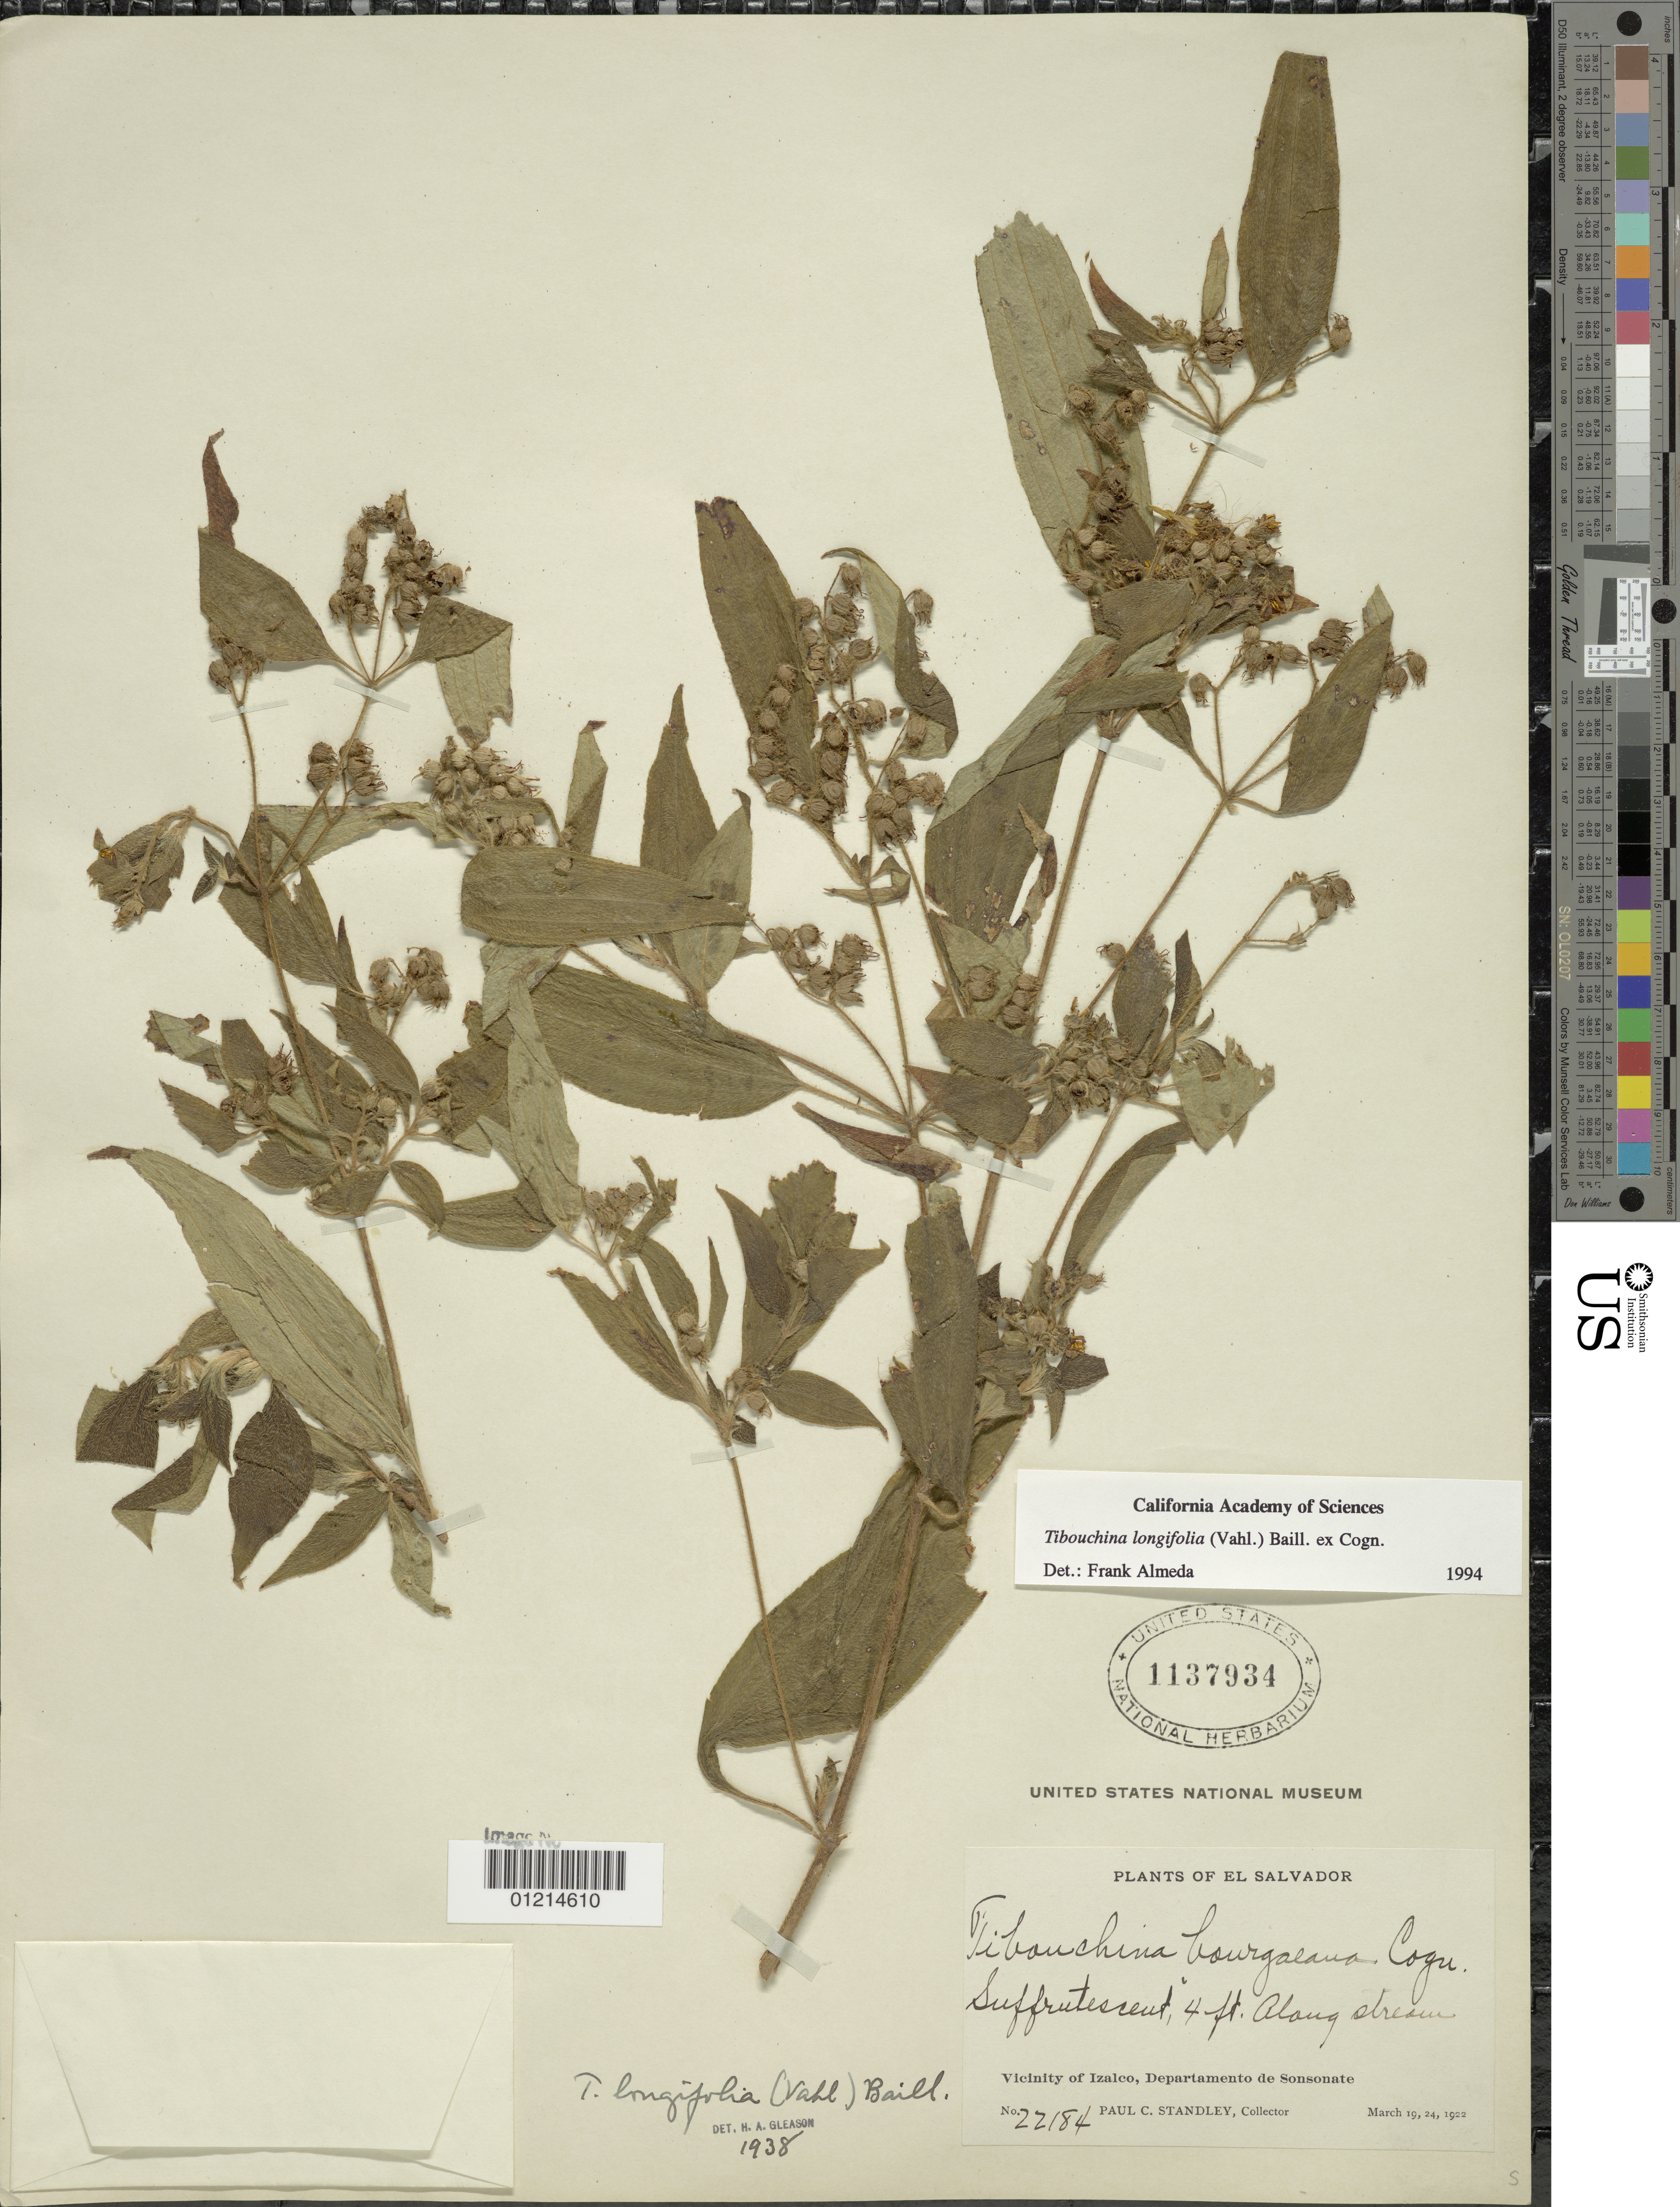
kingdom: Plantae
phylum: Tracheophyta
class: Magnoliopsida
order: Myrtales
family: Melastomataceae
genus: Chaetogastra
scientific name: Chaetogastra longifolia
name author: (Vahl) DC.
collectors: P. C. Standley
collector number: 22184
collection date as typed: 19 Mar 1922 and 24 Mar 1922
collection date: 1922-03-19,1922-03-24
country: El Salvador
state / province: Sonsonate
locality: Vicinity of Izalco.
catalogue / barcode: US 1137934